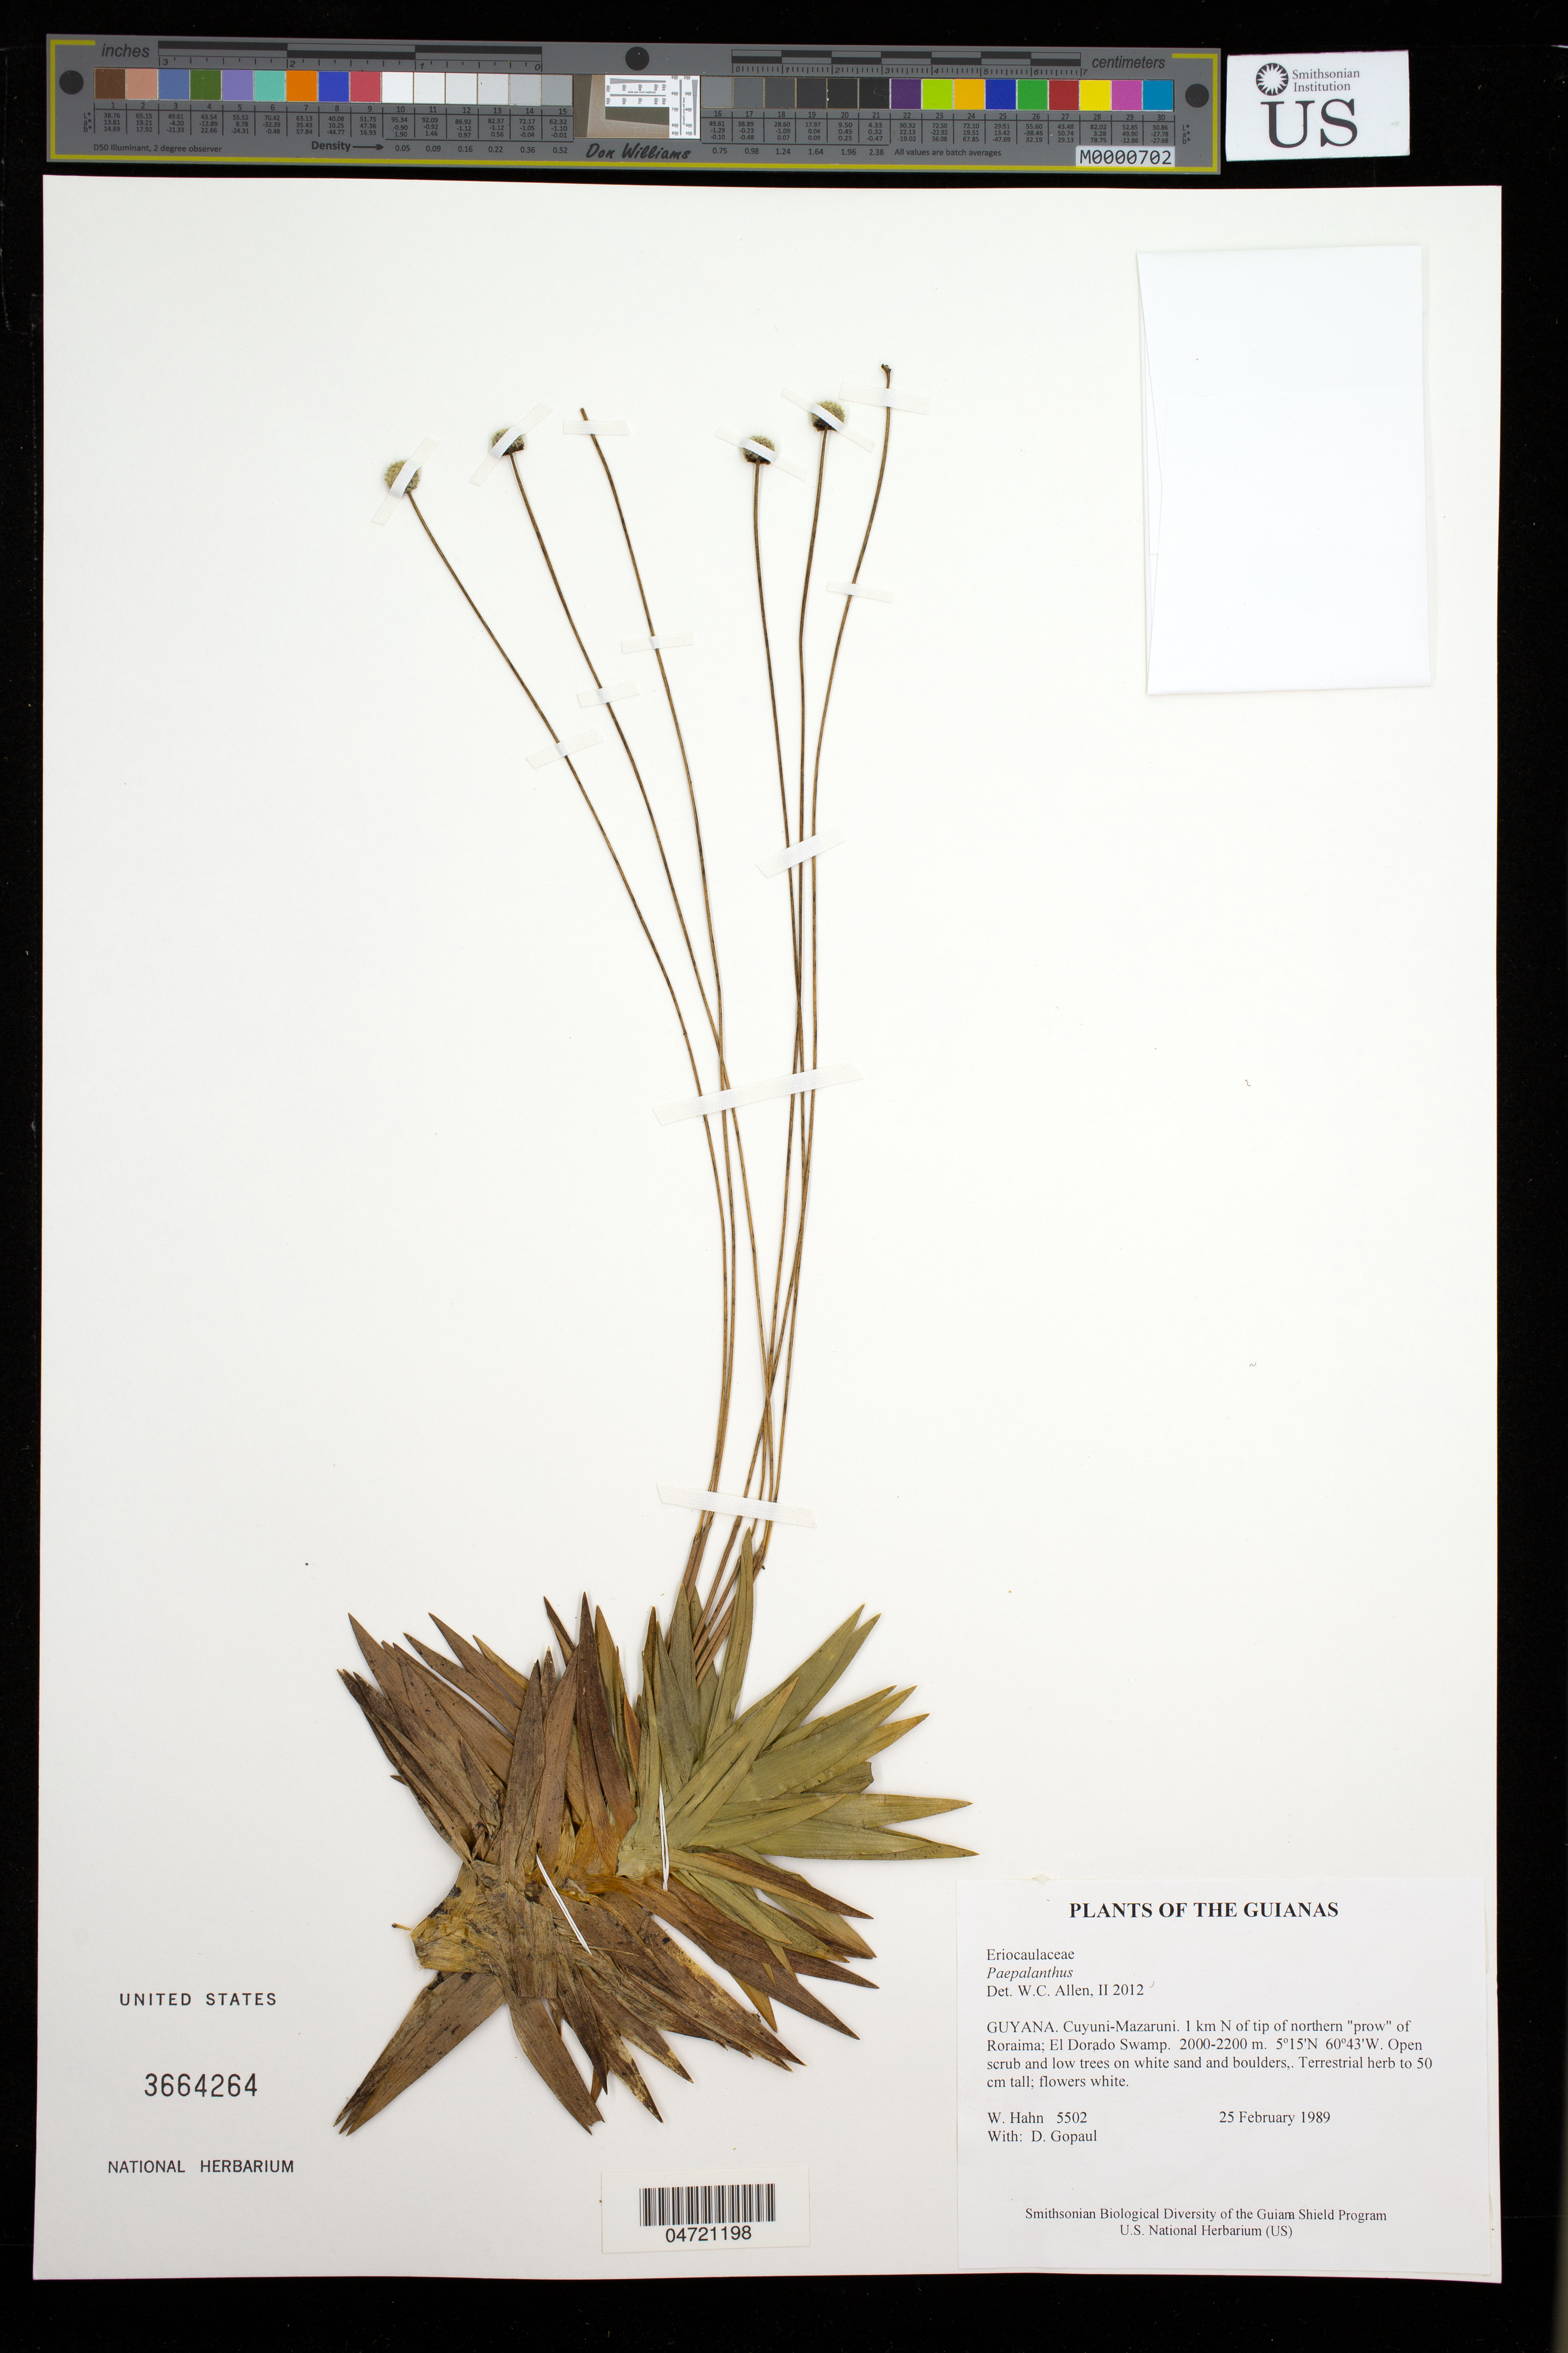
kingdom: Plantae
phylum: Tracheophyta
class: Liliopsida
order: Poales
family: Eriocaulaceae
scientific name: Monosperma schomburgkii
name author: (Klotzsch ex Körn.) Andrino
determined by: Sauthier, Laura Jeanne, (SPF), Universidade de Sao Paulo (BRAZIL)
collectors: W. Hahn & D. Gopaul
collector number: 5502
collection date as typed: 25 February 1989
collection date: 1989-02-25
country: Guyana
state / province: Cuyuni-Mazaruni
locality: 1 km N of tip of northern "prow" of Roraima; El Dorado Swamp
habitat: Open scrub and low trees on white sand and boulders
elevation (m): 2000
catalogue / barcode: US 3664264